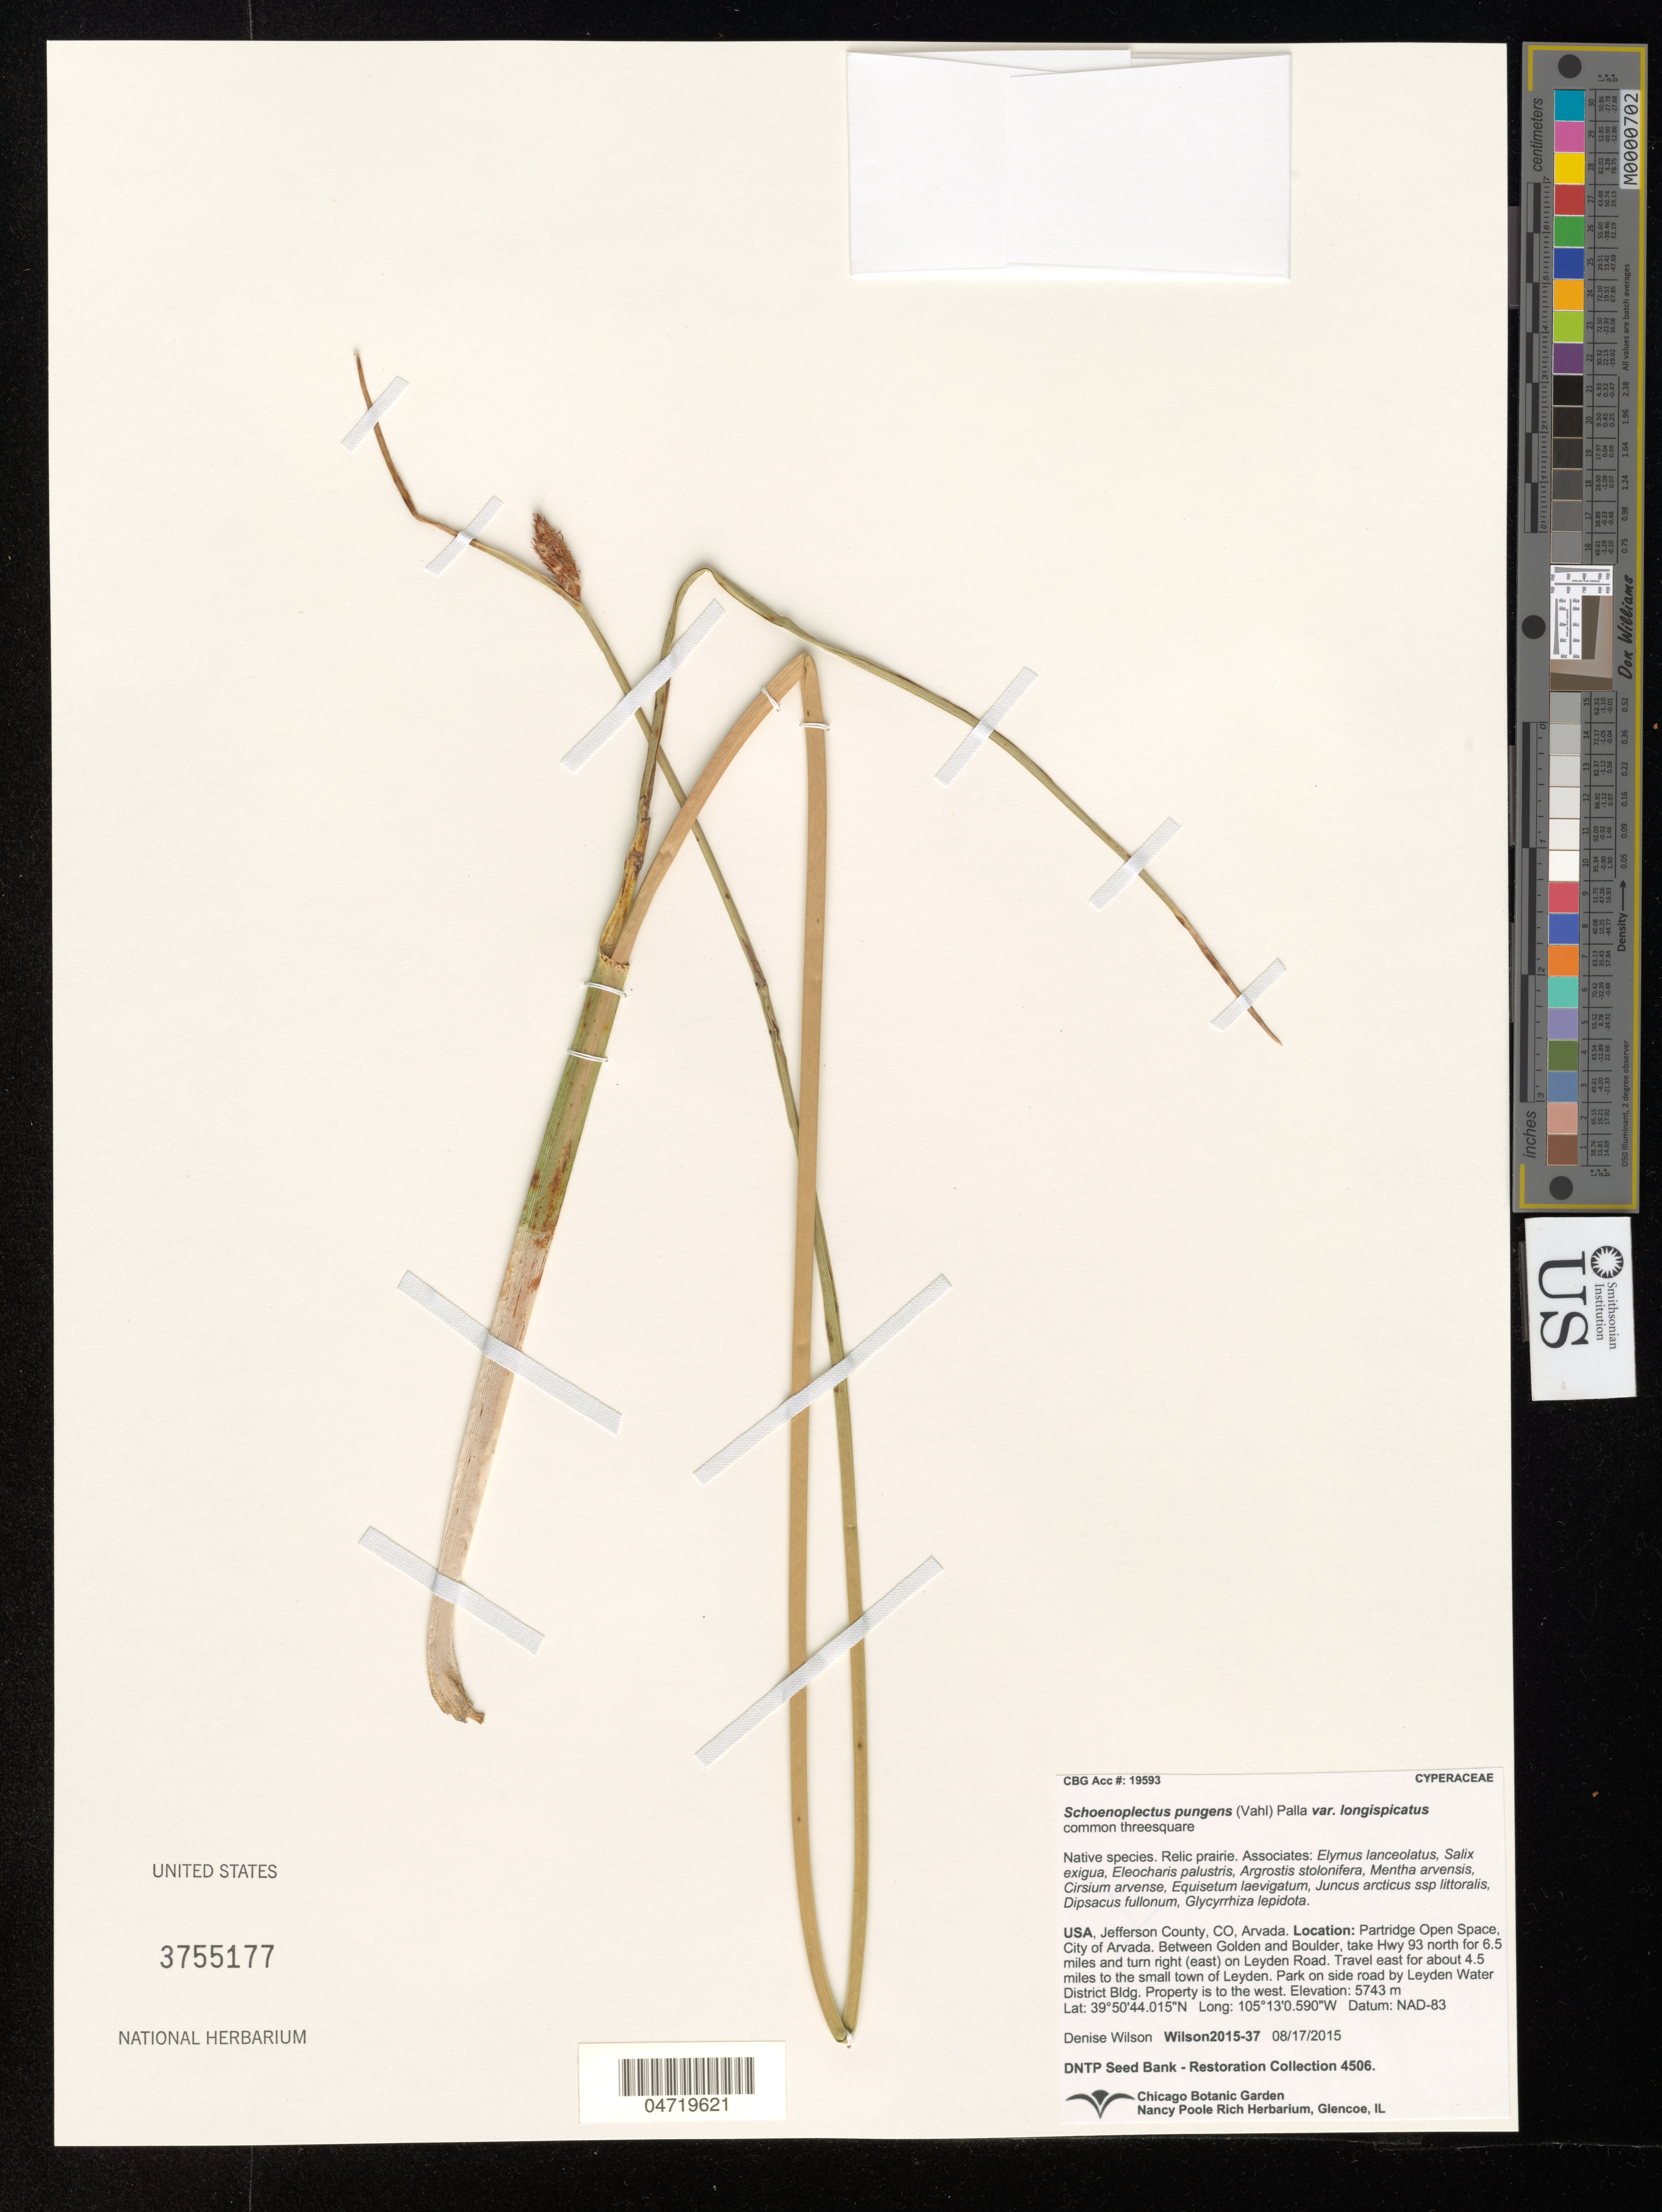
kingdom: Plantae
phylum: Tracheophyta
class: Liliopsida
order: Poales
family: Cyperaceae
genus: Schoenoplectus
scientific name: Schoenoplectus pungens var. longispicatus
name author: (Vahl) Palla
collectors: D. Wilson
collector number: Wilson2015-37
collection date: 2015-08-17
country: United States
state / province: Colorado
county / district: Jefferson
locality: Jefferson County, CO, Arvada. Partridge Open Space, City of Arvada. Between Golden and Boulder, take Hwy 93 north for 6.5 miles and turn right (east) on Leyden Road. Travel east for about 4.5 miles to the small town of Leyden. Park on side road by Leyden Water District Bldg. Property is on the west.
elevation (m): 5743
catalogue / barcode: US 3755177